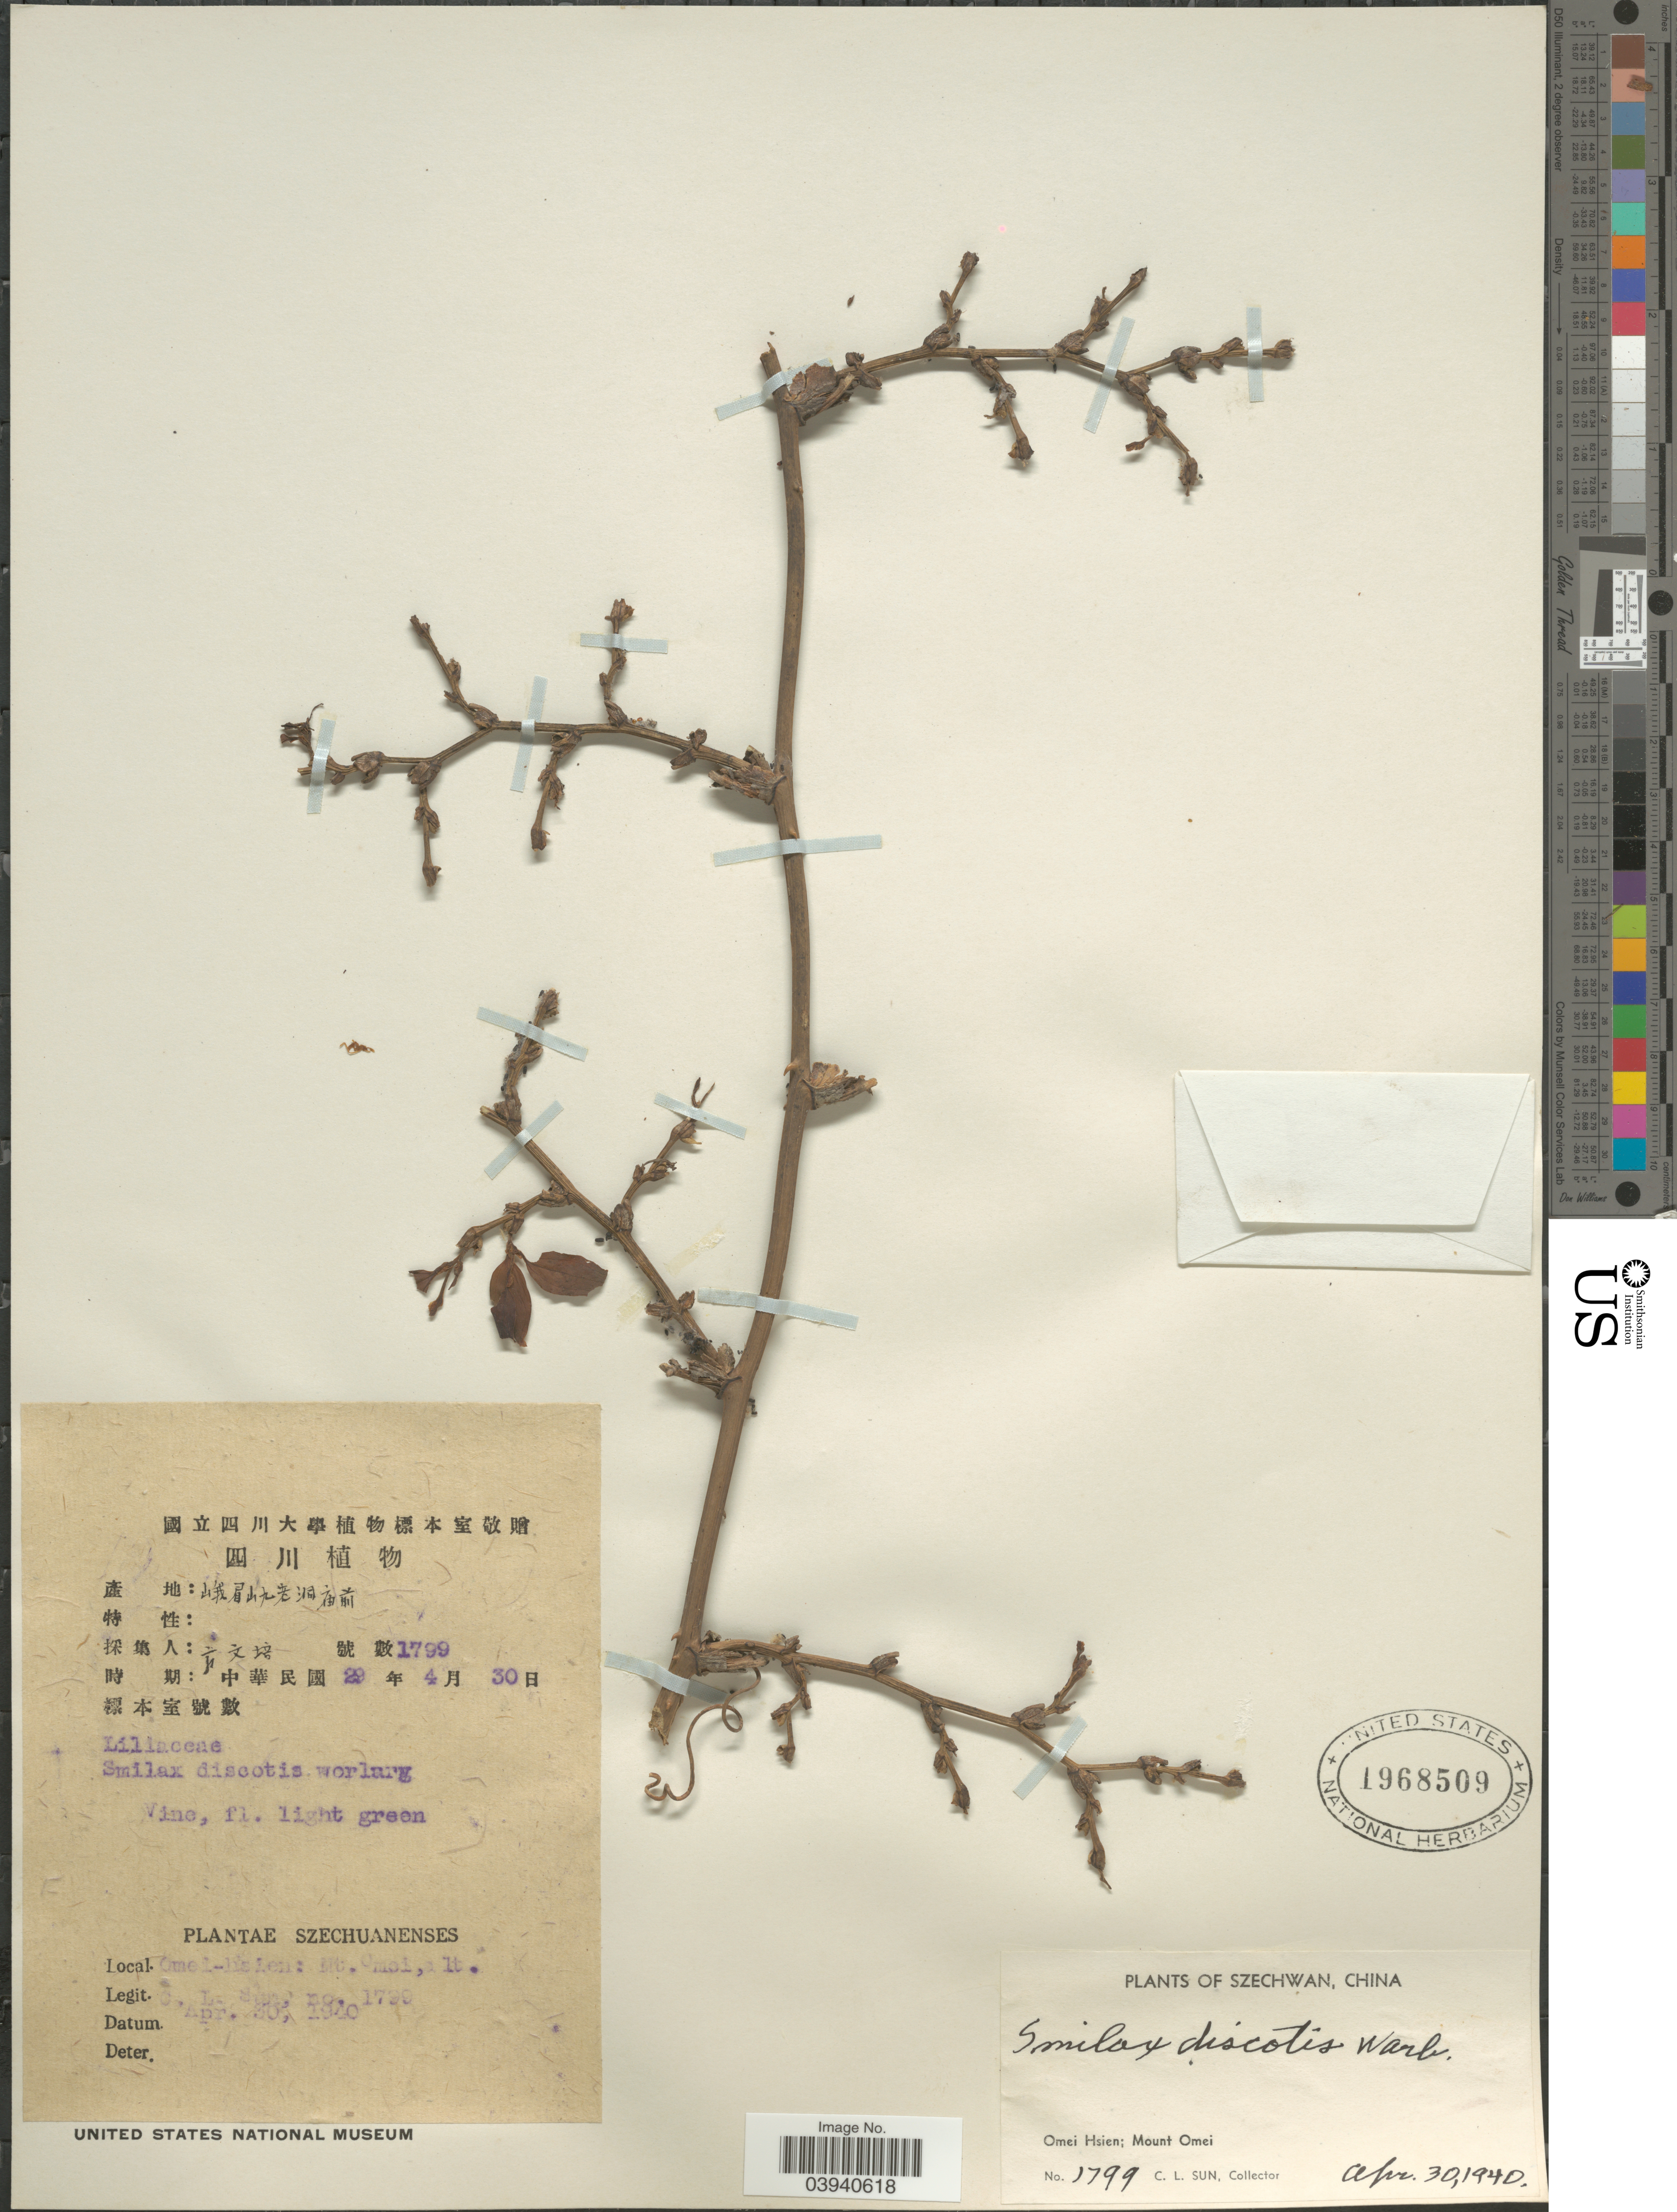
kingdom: Plantae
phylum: Tracheophyta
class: Liliopsida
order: Liliales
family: Smilacaceae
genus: Smilax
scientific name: Smilax cyclophylla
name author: Warb.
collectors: C. Sun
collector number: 1799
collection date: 1940-04-30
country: China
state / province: Sichuan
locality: Szechwan. Omei Hsien; Mount Omei.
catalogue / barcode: US 1968509